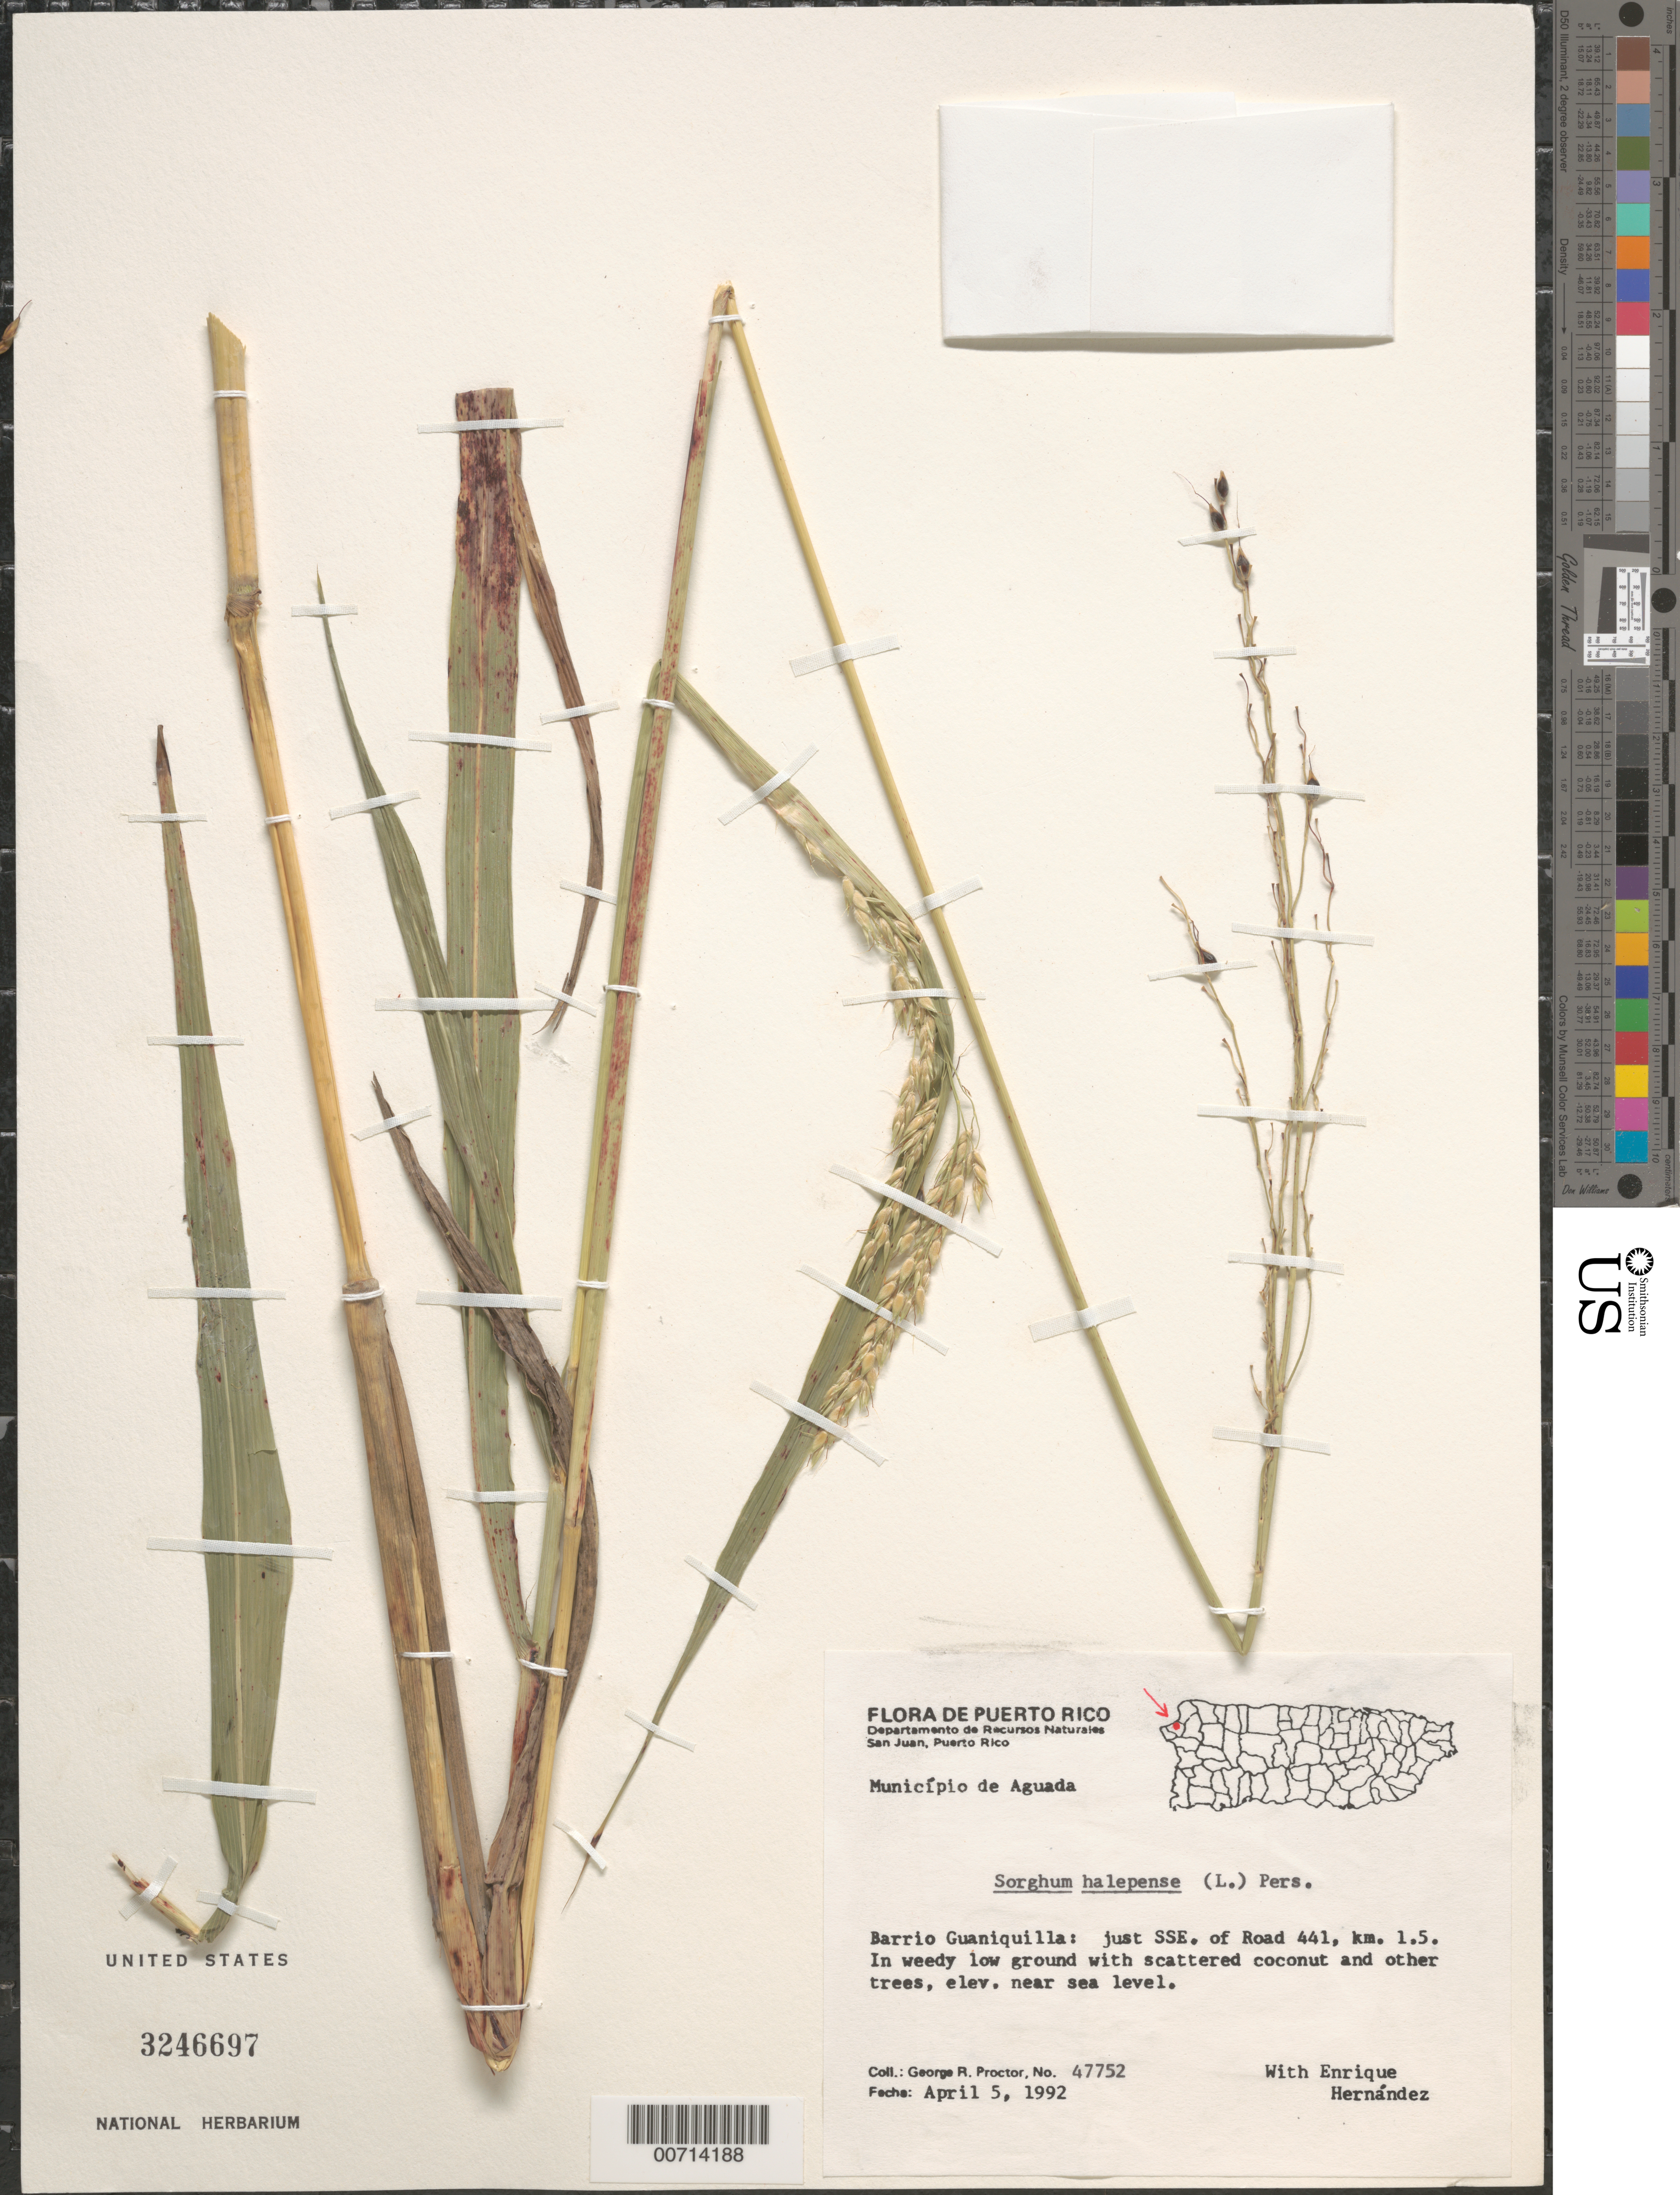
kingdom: Plantae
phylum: Tracheophyta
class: Liliopsida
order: Poales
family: Poaceae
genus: Sorghum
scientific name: Sorghum halepense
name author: (L.) Pers.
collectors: G. R. Proctor & E. Hernández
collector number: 47752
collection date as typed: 05 Apr 1992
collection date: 1992-04-05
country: Puerto Rico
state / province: Aguada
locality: Barrio Guaniquilla: just SSE of Rd 441, km 1.5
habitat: In weedy low ground w/scattered coconut and other trees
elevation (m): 0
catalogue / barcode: US 3246697